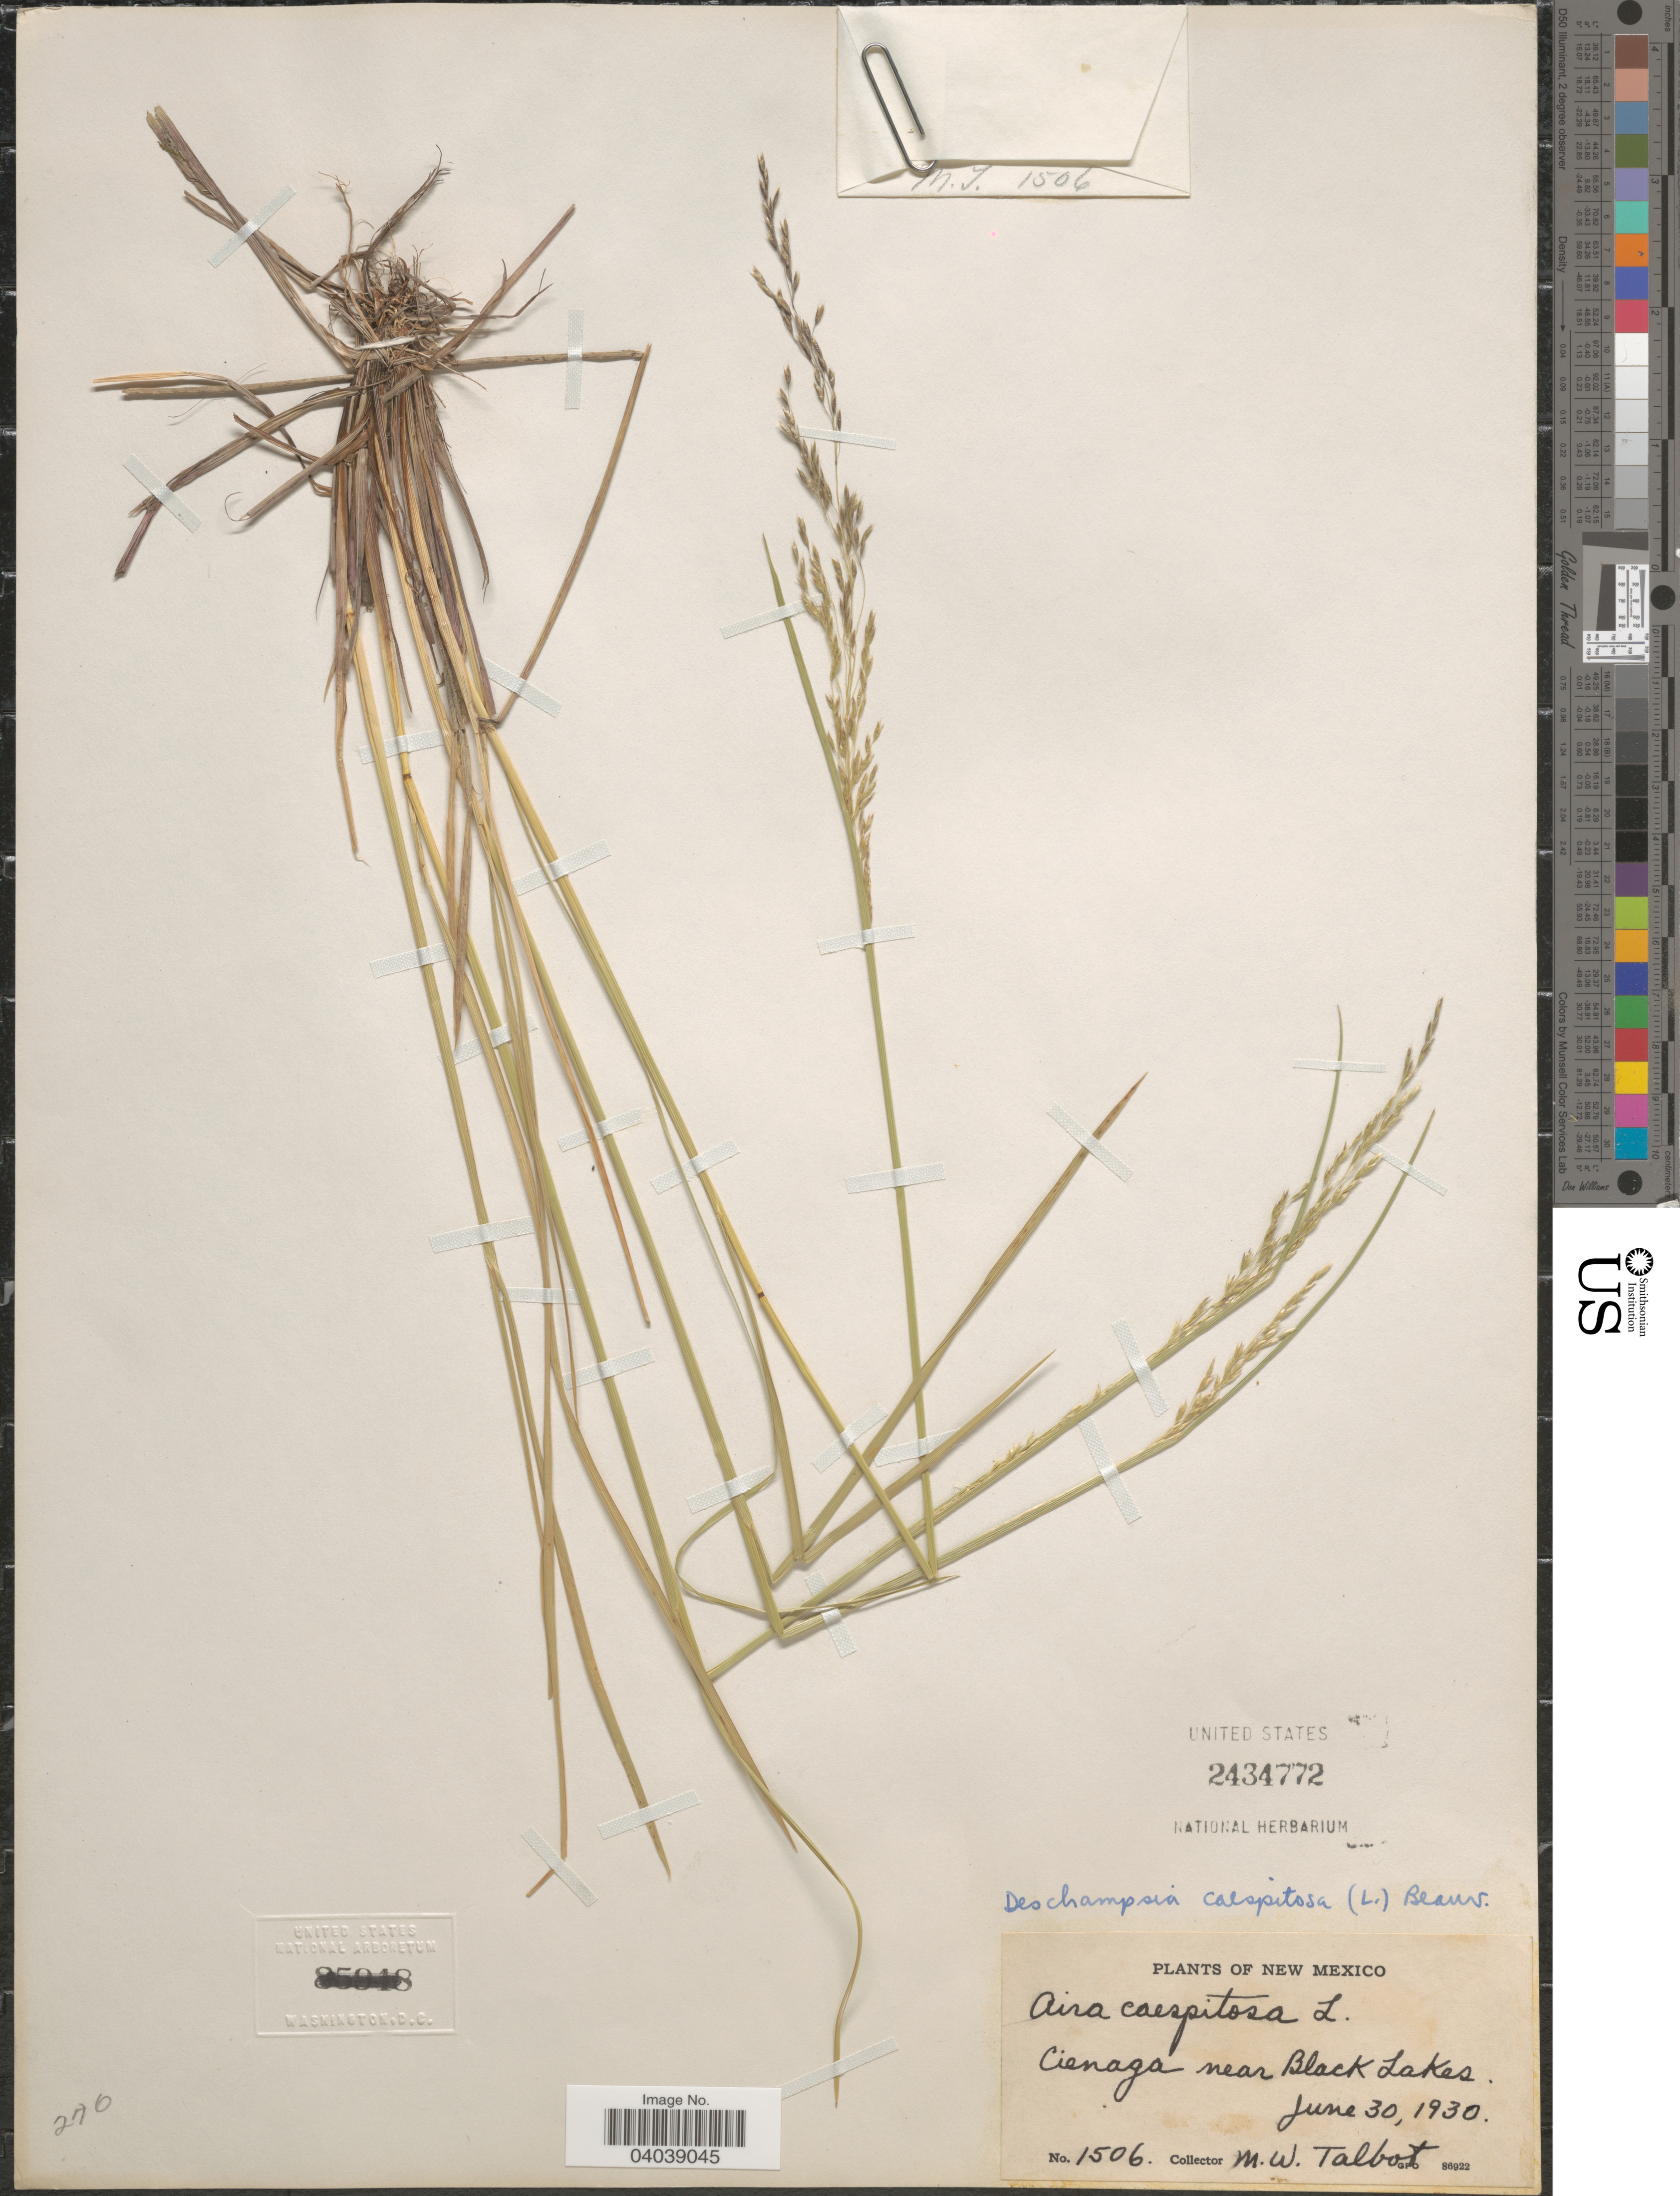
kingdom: Plantae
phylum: Tracheophyta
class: Liliopsida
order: Poales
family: Poaceae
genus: Deschampsia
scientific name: Deschampsia cespitosa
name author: (L.) P. Beauv.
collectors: M. Talbot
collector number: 1506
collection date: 1930-06-30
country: United States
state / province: New Mexico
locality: Cienaga near Black Lakes.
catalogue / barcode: US 2434772